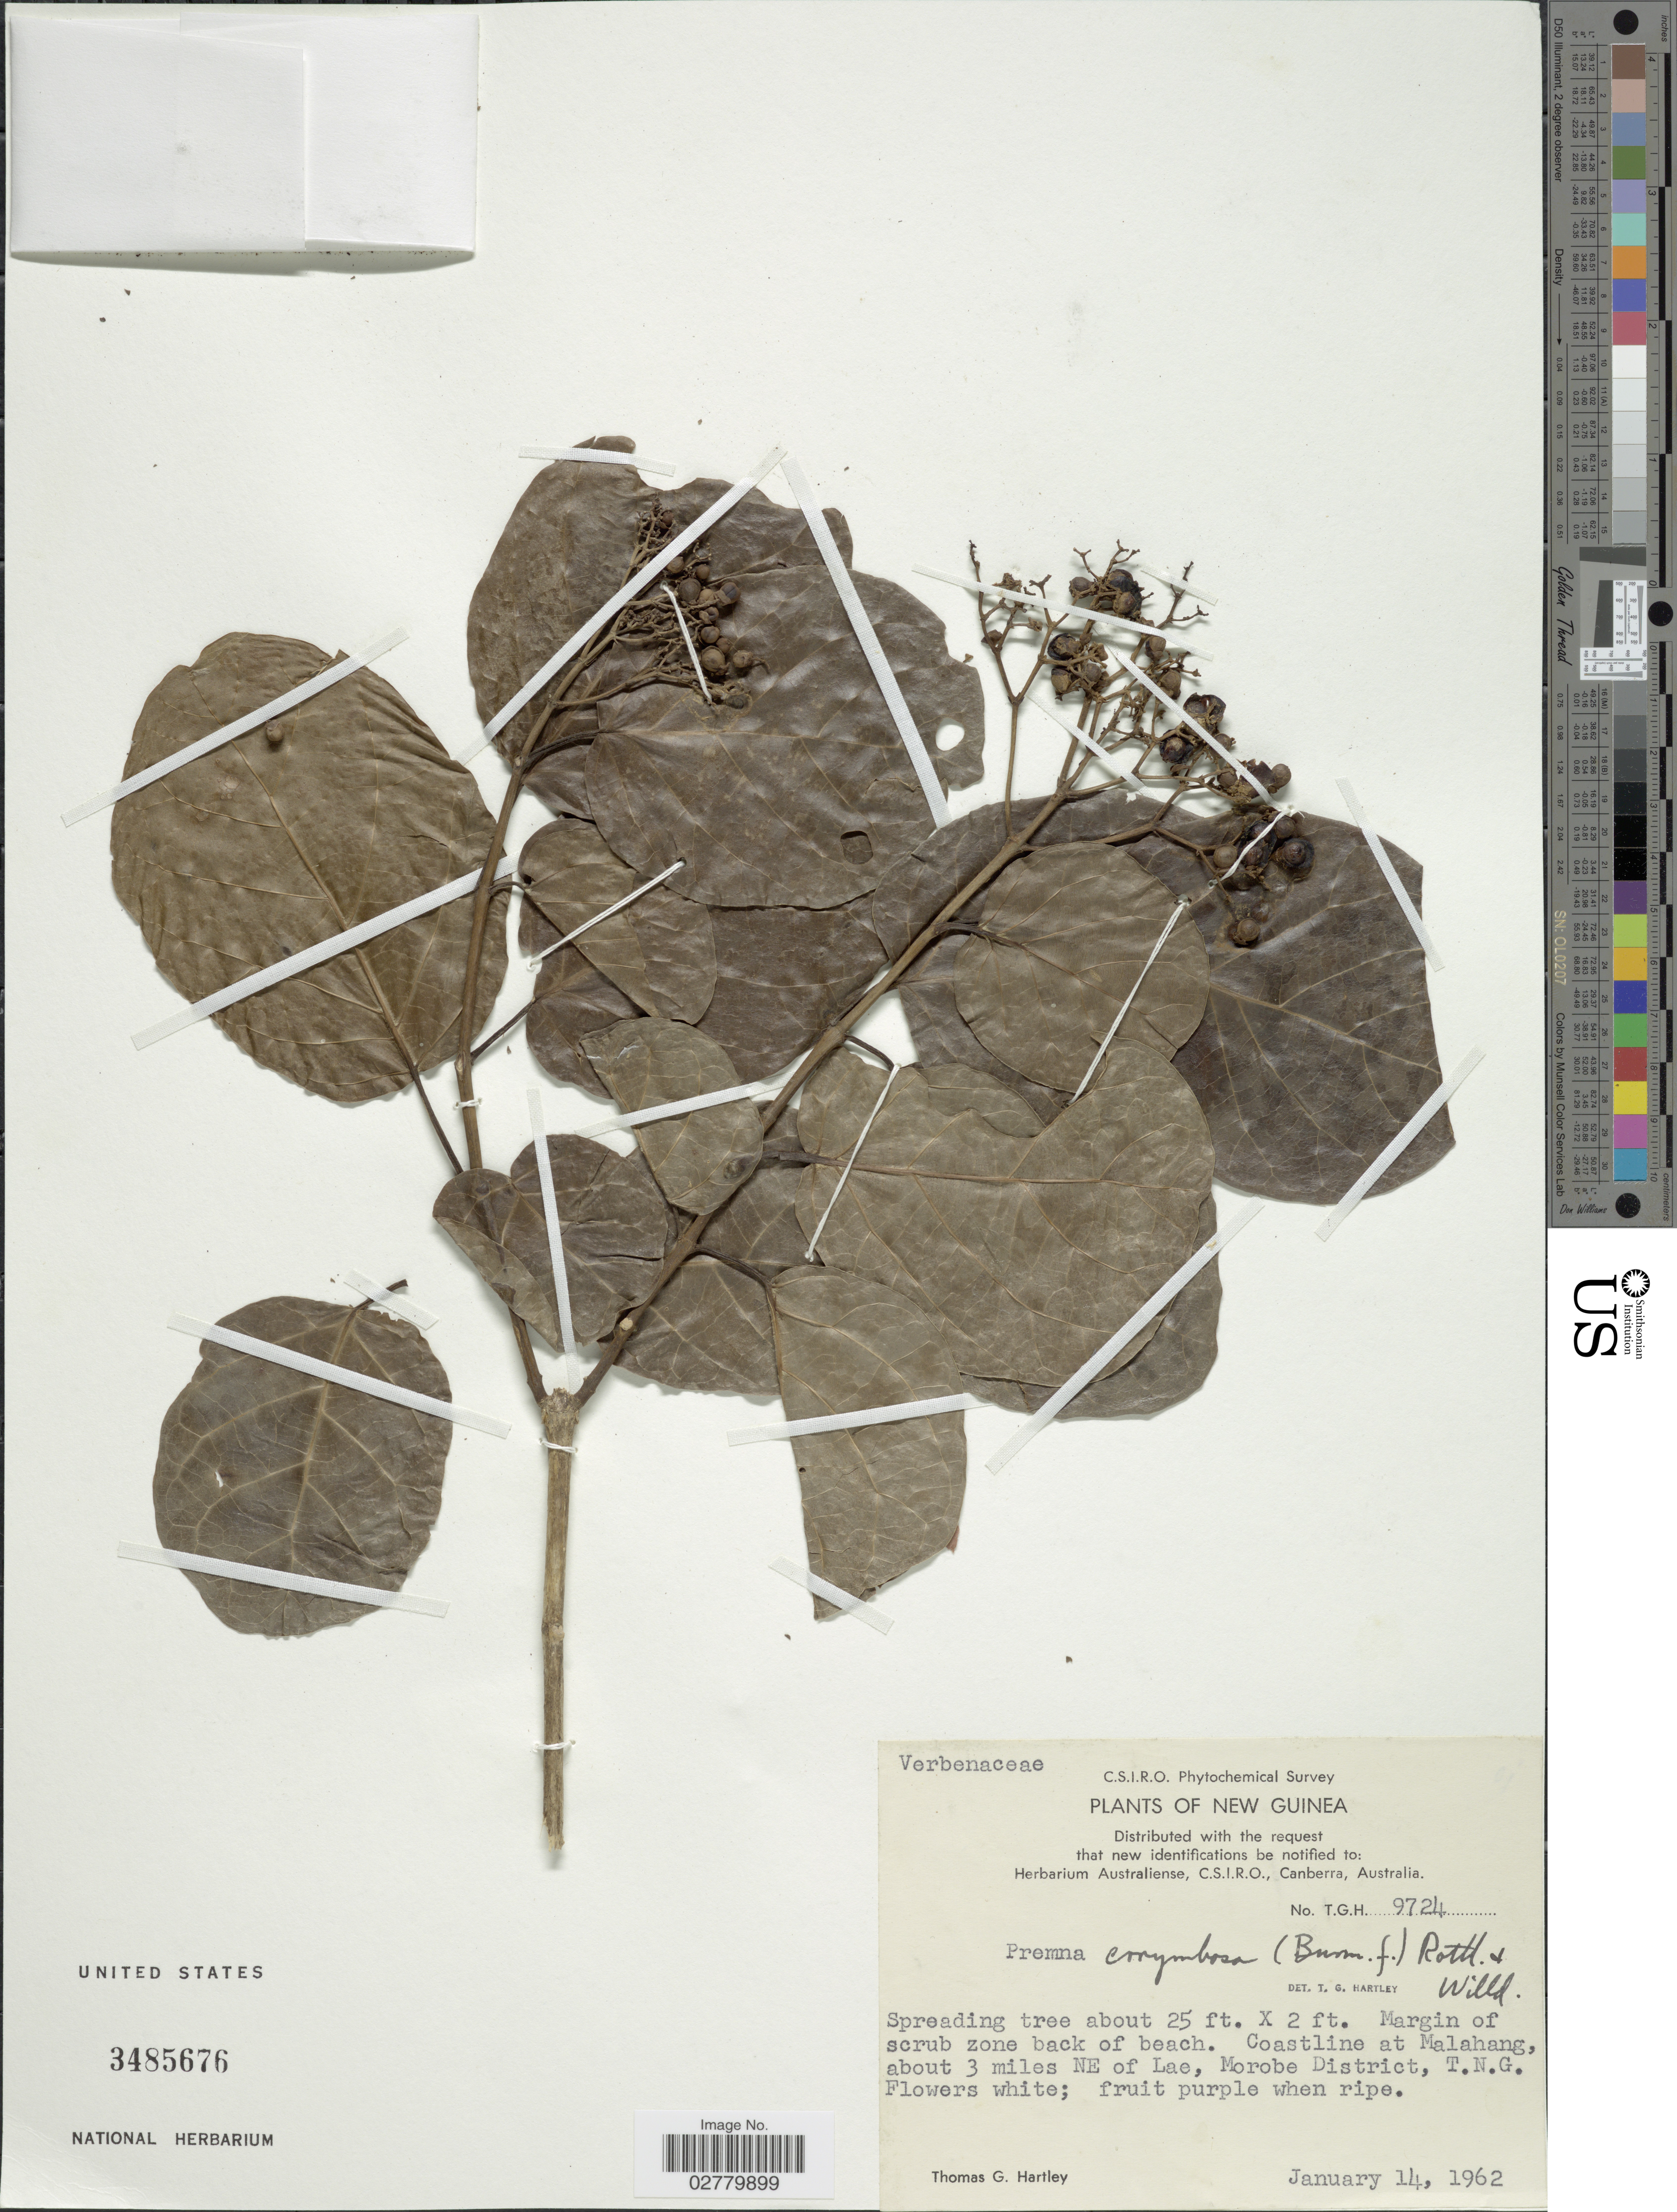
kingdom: Plantae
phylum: Tracheophyta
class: Magnoliopsida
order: Lamiales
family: Lamiaceae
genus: Premna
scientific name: Premna serratifolia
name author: L.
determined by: Strong, Mark T., (BOT), Smithsonian Institution - National Museum of Natural History (UNITED STATES)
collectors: T. G. Hartley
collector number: T.G.H.9724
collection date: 1962-01-14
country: Papua New Guinea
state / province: Morobe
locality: Coastline at Malahang, about 3 miles NE of Lae, Morobe District, T.N.G.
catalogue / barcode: US 3485676